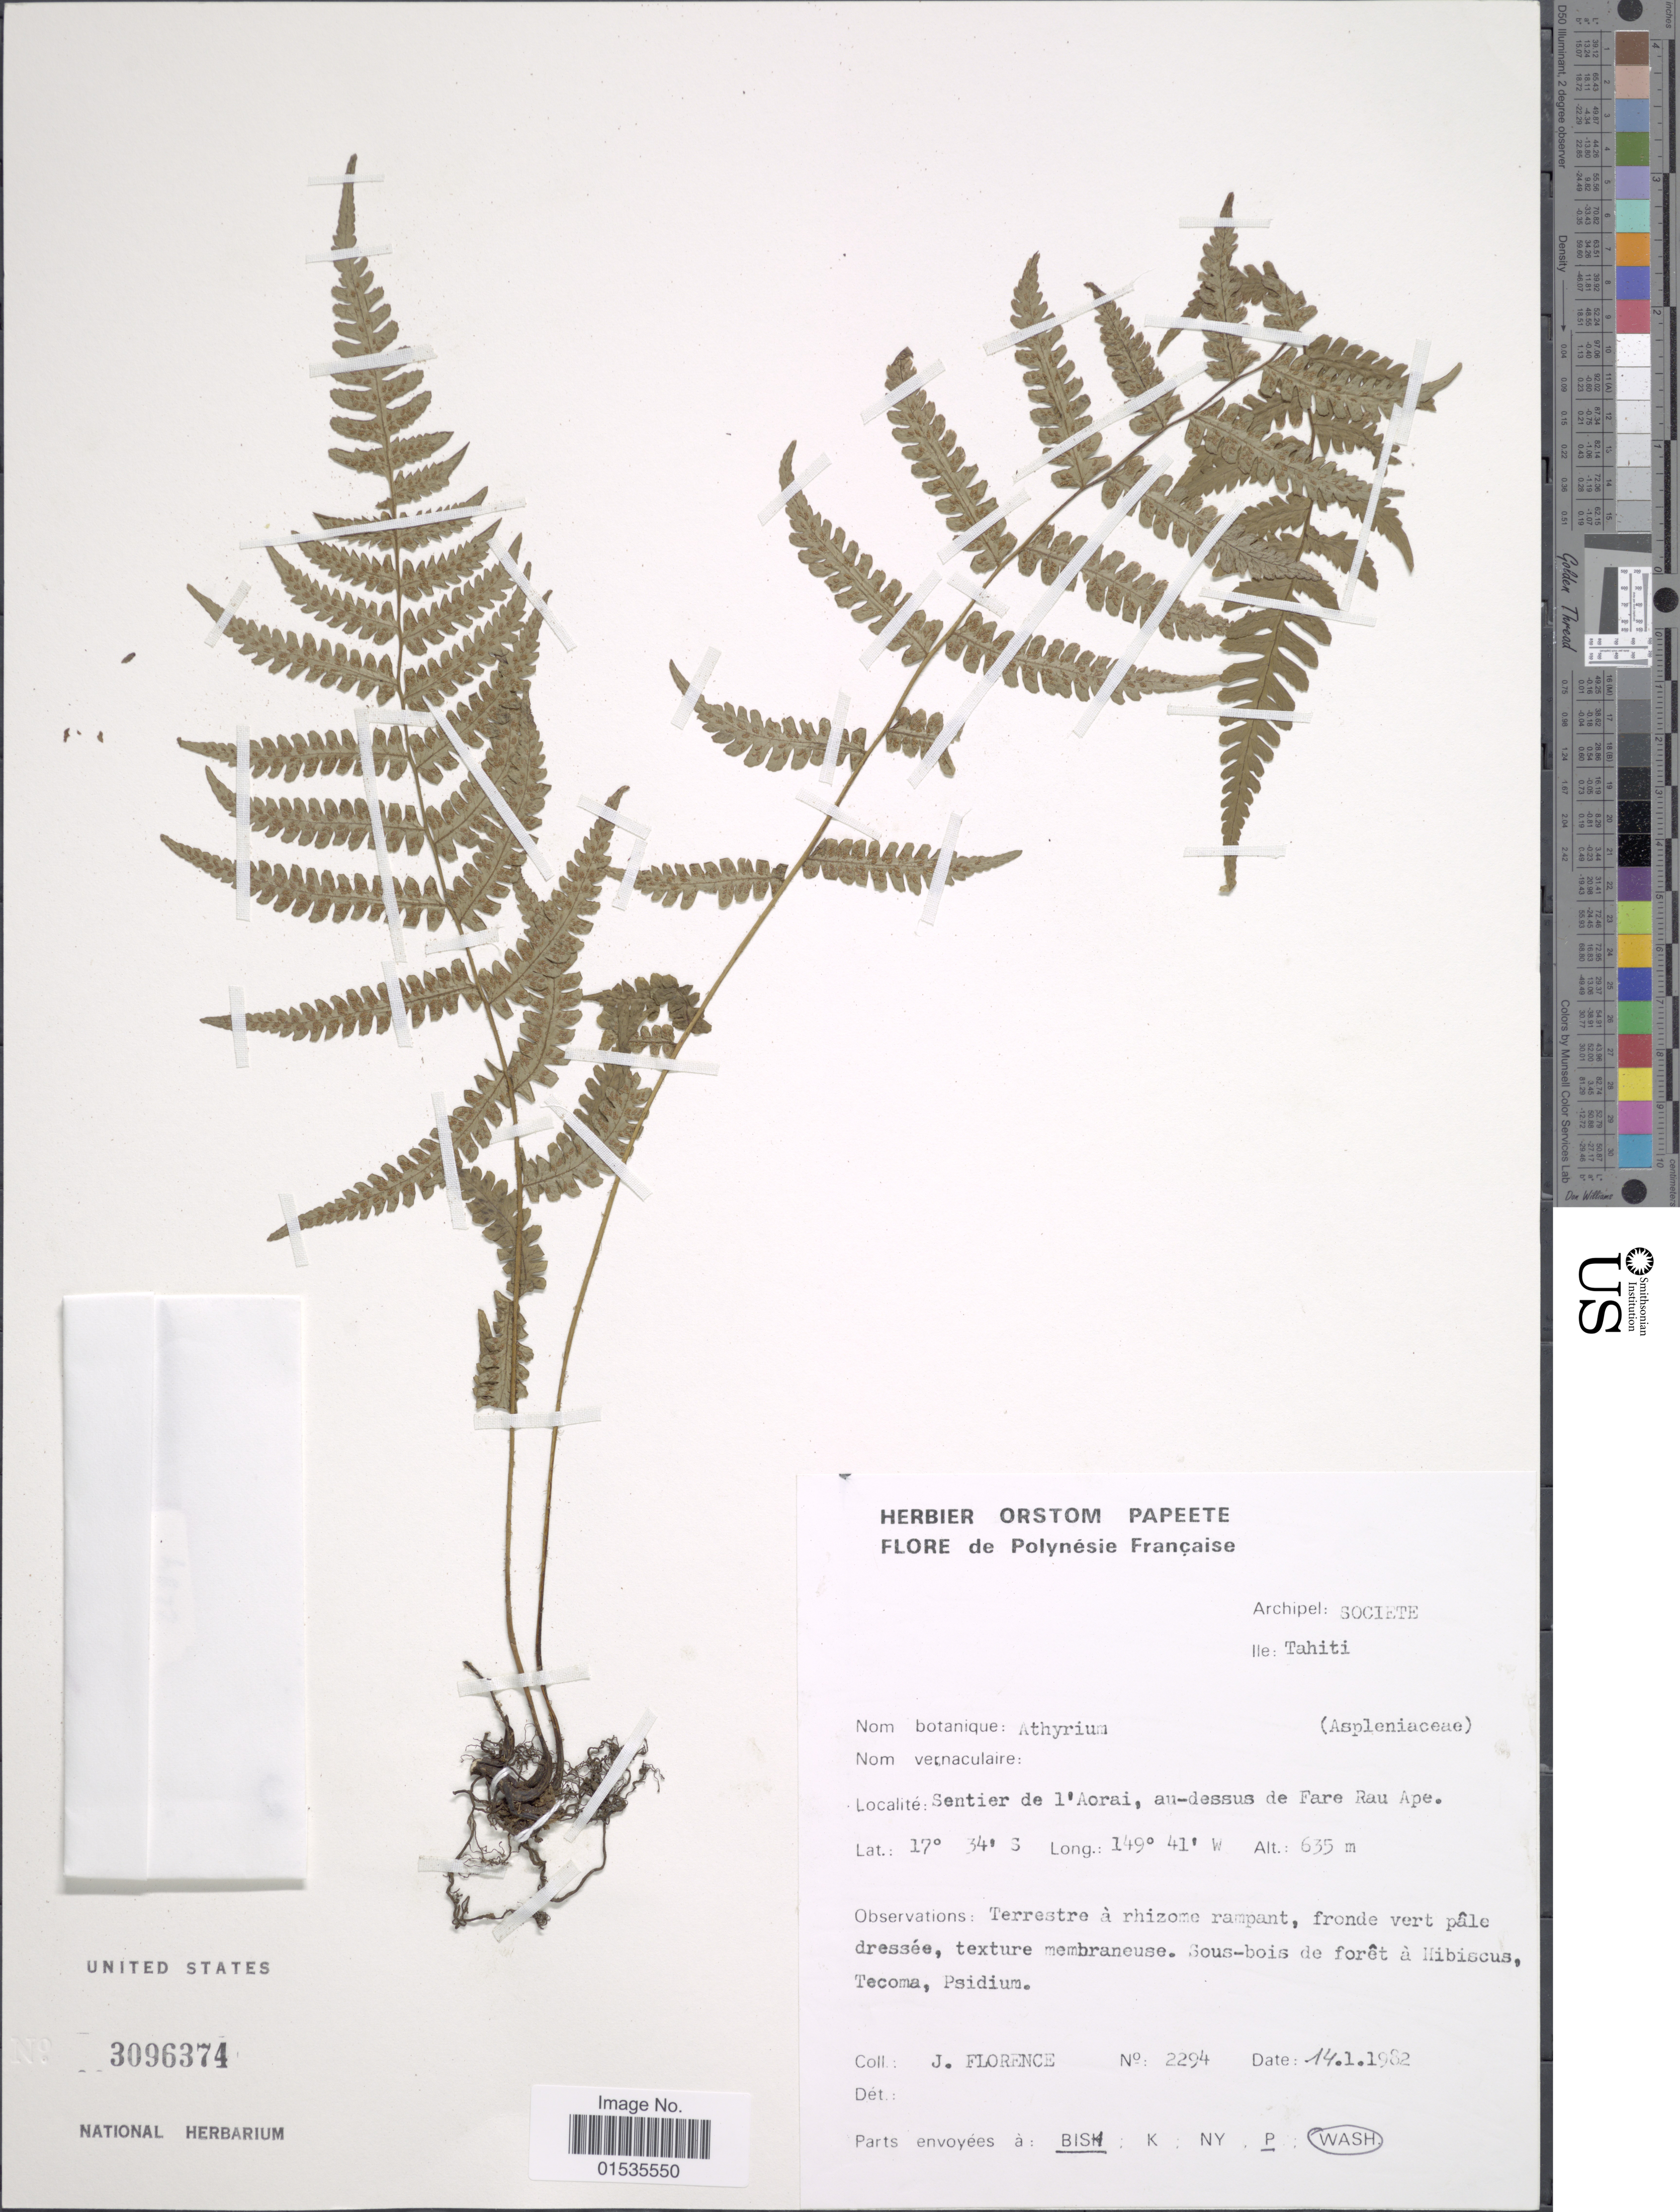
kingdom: Plantae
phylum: Tracheophyta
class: Polypodiopsida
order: Polypodiales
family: Athyriaceae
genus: Deparia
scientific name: Deparia petersenii subsp. congrua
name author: (Brack.) M. Kato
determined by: Florence, J.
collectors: J. Florence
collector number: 2294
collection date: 1982-01-14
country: French Polynesia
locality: Tahiti, Societe, Sentier e l'Aorai, au-dessus de Fare Rau Ape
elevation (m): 635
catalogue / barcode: US 3096374